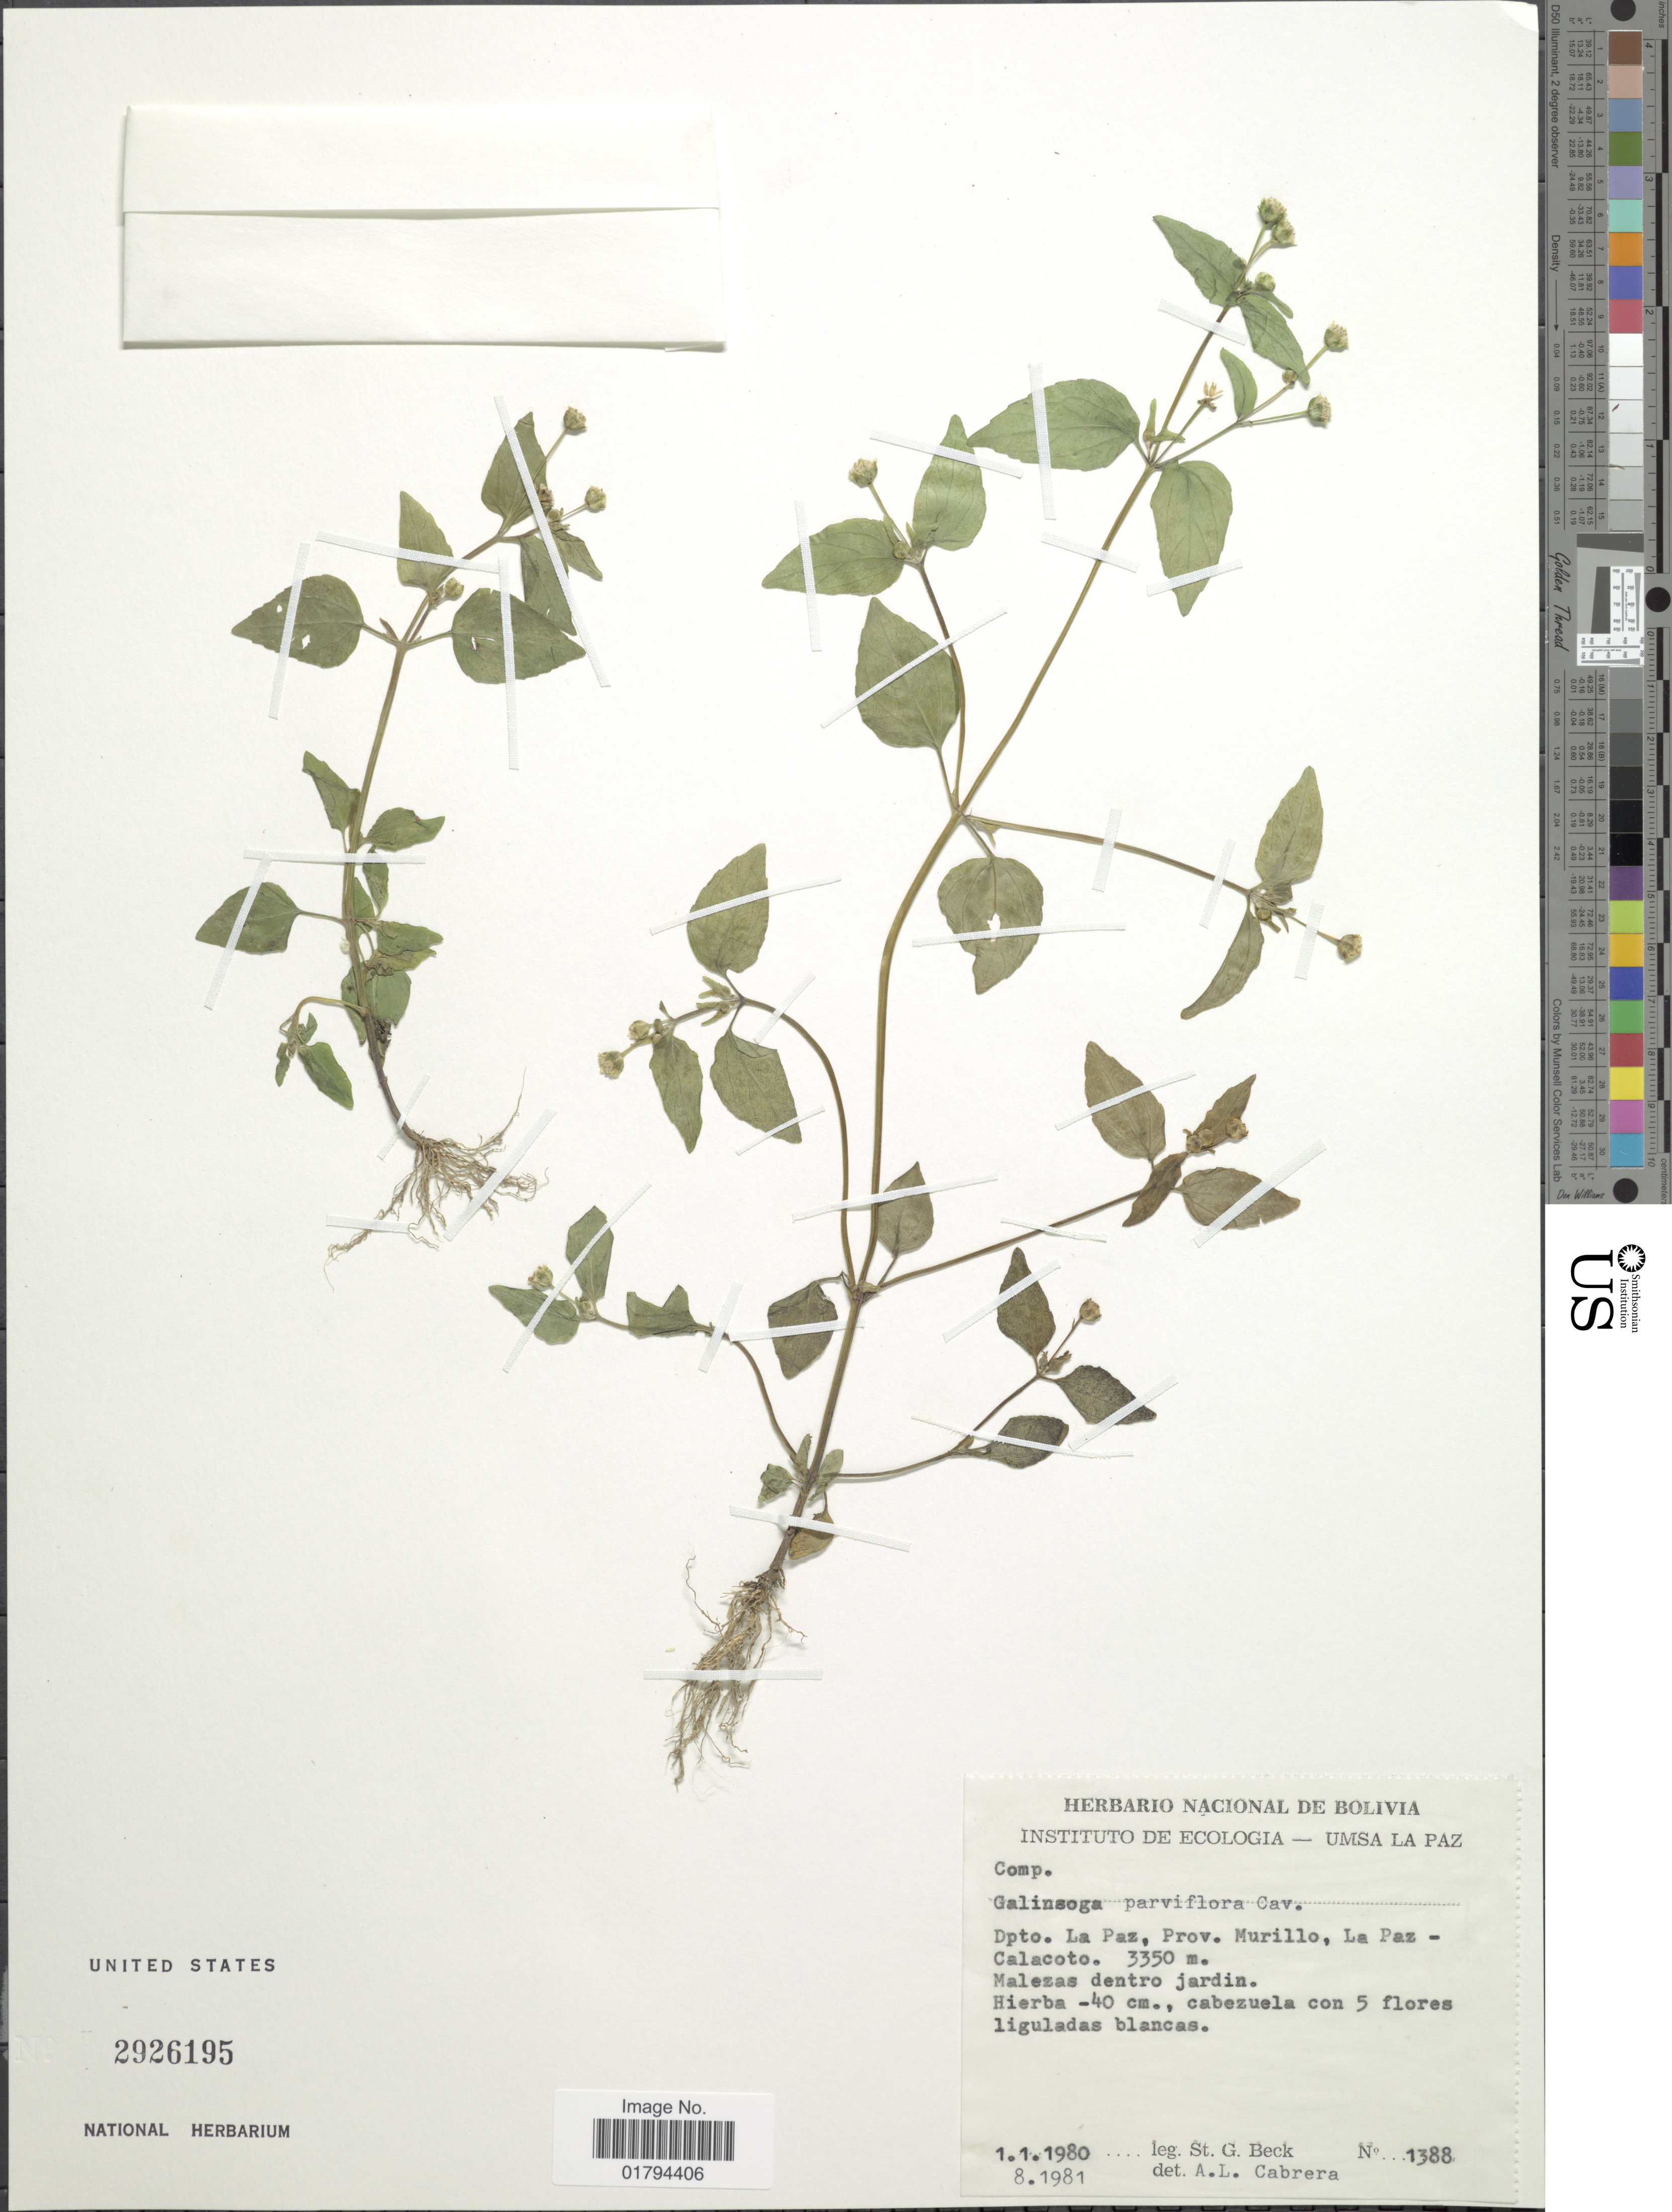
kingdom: Plantae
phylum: Tracheophyta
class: Magnoliopsida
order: Asterales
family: Asteraceae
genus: Galinsoga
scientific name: Galinsoga parviflora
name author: Cav.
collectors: S. G. Beck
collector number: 1388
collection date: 1980-01-01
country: Bolivia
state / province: La Paz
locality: Prov. Murillo, La Paz-Calacoto, Malezas dentro jardin.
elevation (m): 3350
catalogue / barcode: US 2926195